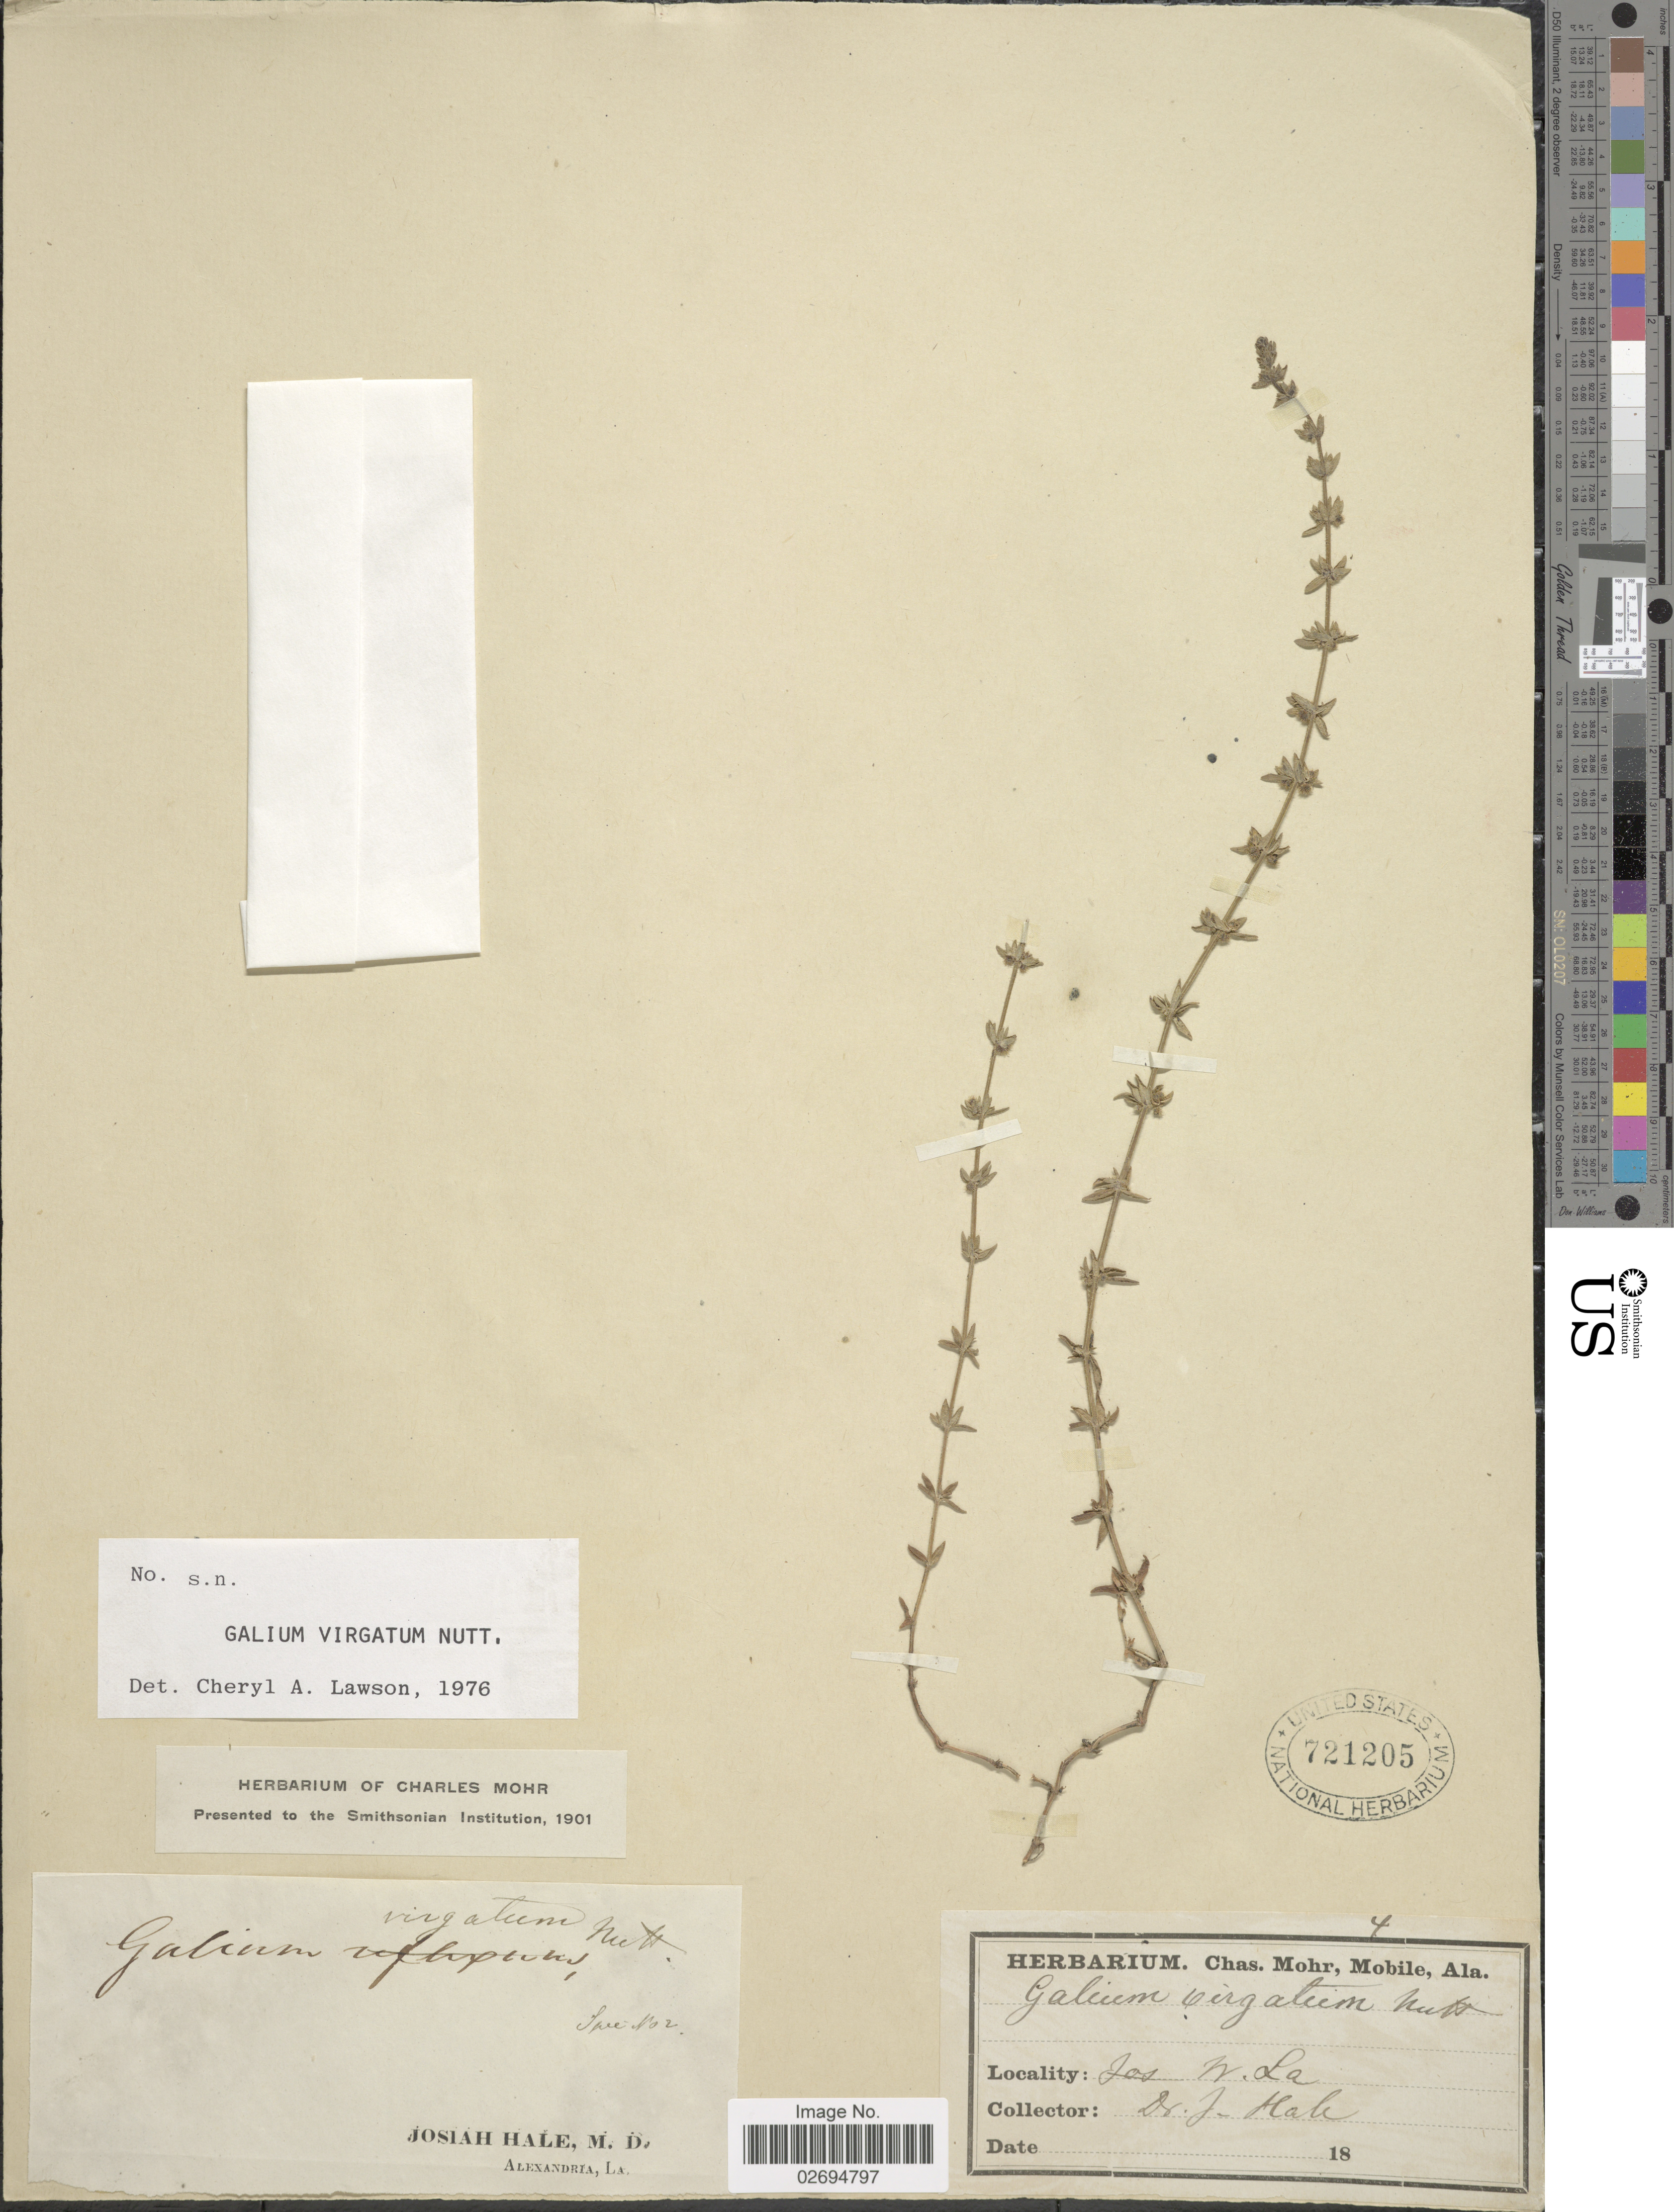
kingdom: Plantae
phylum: Tracheophyta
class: Magnoliopsida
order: Gentianales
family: Rubiaceae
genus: Galium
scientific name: Galium virgatum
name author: Nutt.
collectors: J. Hale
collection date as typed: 18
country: United States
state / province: Louisiana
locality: W. La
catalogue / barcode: US 721205